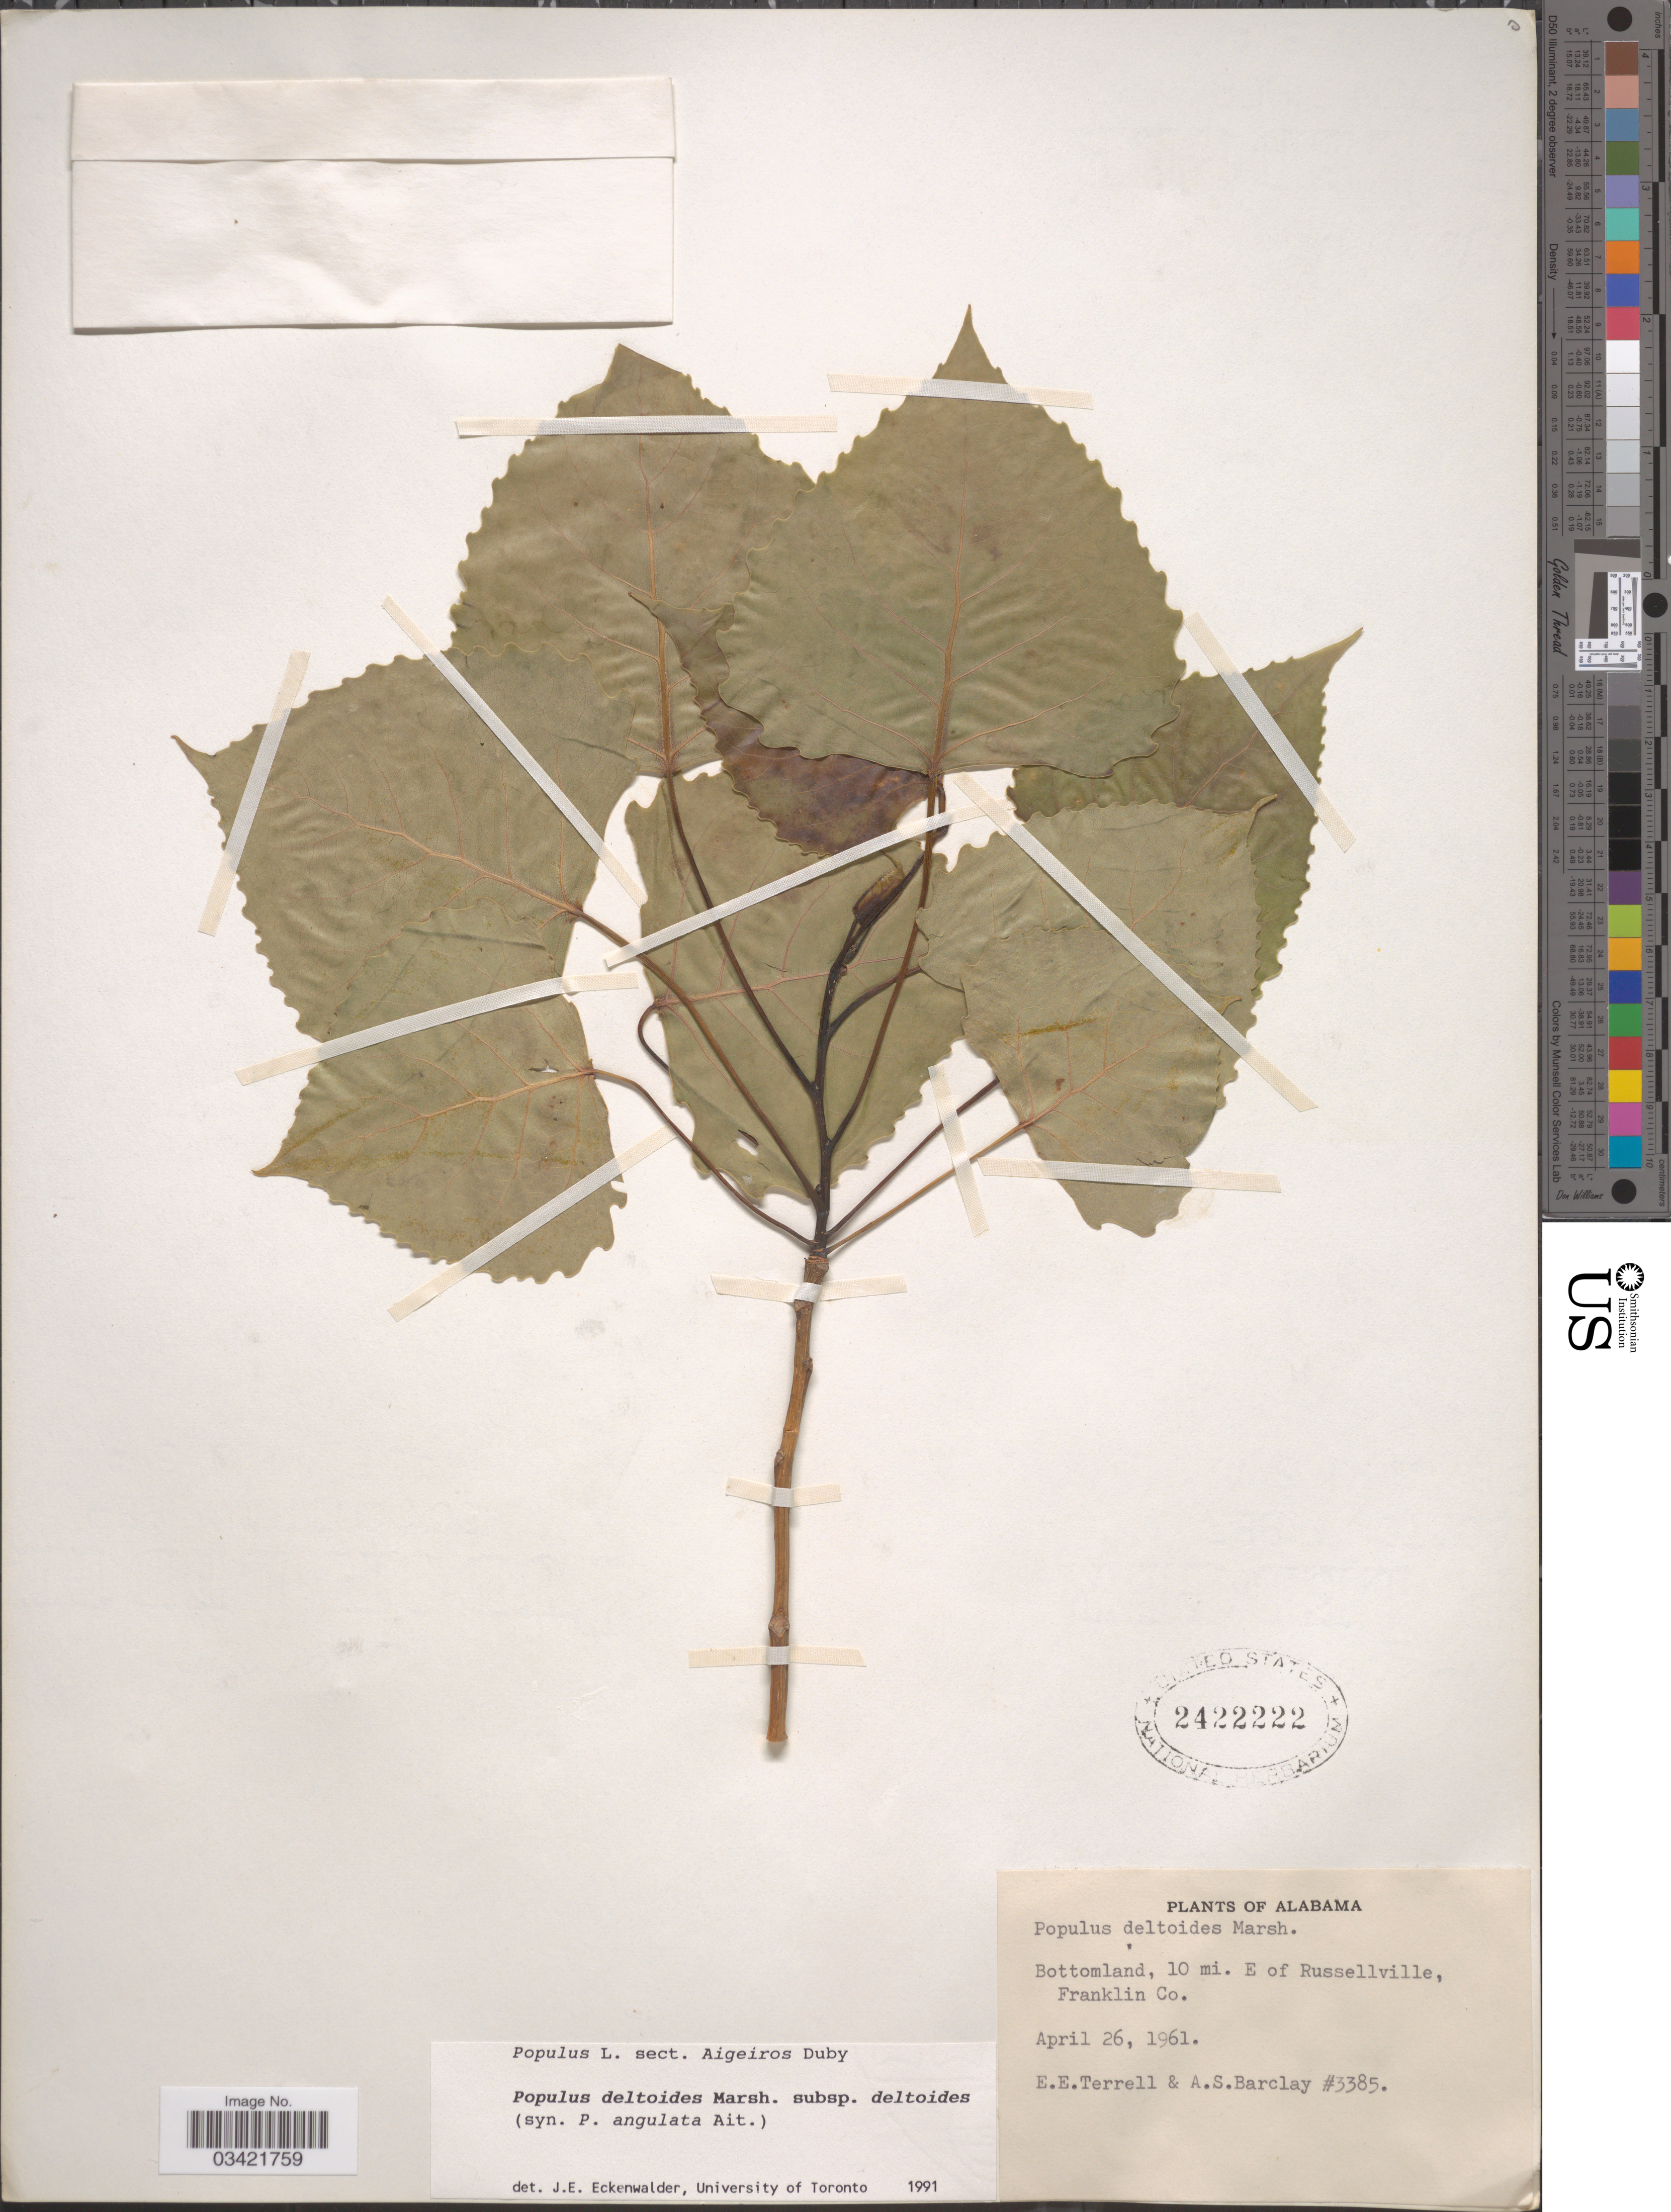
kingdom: Plantae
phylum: Tracheophyta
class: Magnoliopsida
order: Malpighiales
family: Salicaceae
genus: Populus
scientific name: Populus deltoides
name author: W. Bartram ex Marshall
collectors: E. E. Terrell & A. S. Barclay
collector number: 3385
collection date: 1961-04-26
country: United States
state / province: Alabama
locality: Bottomland, 10 mi. E of Russellville, Franklin Co.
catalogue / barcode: US 2422222